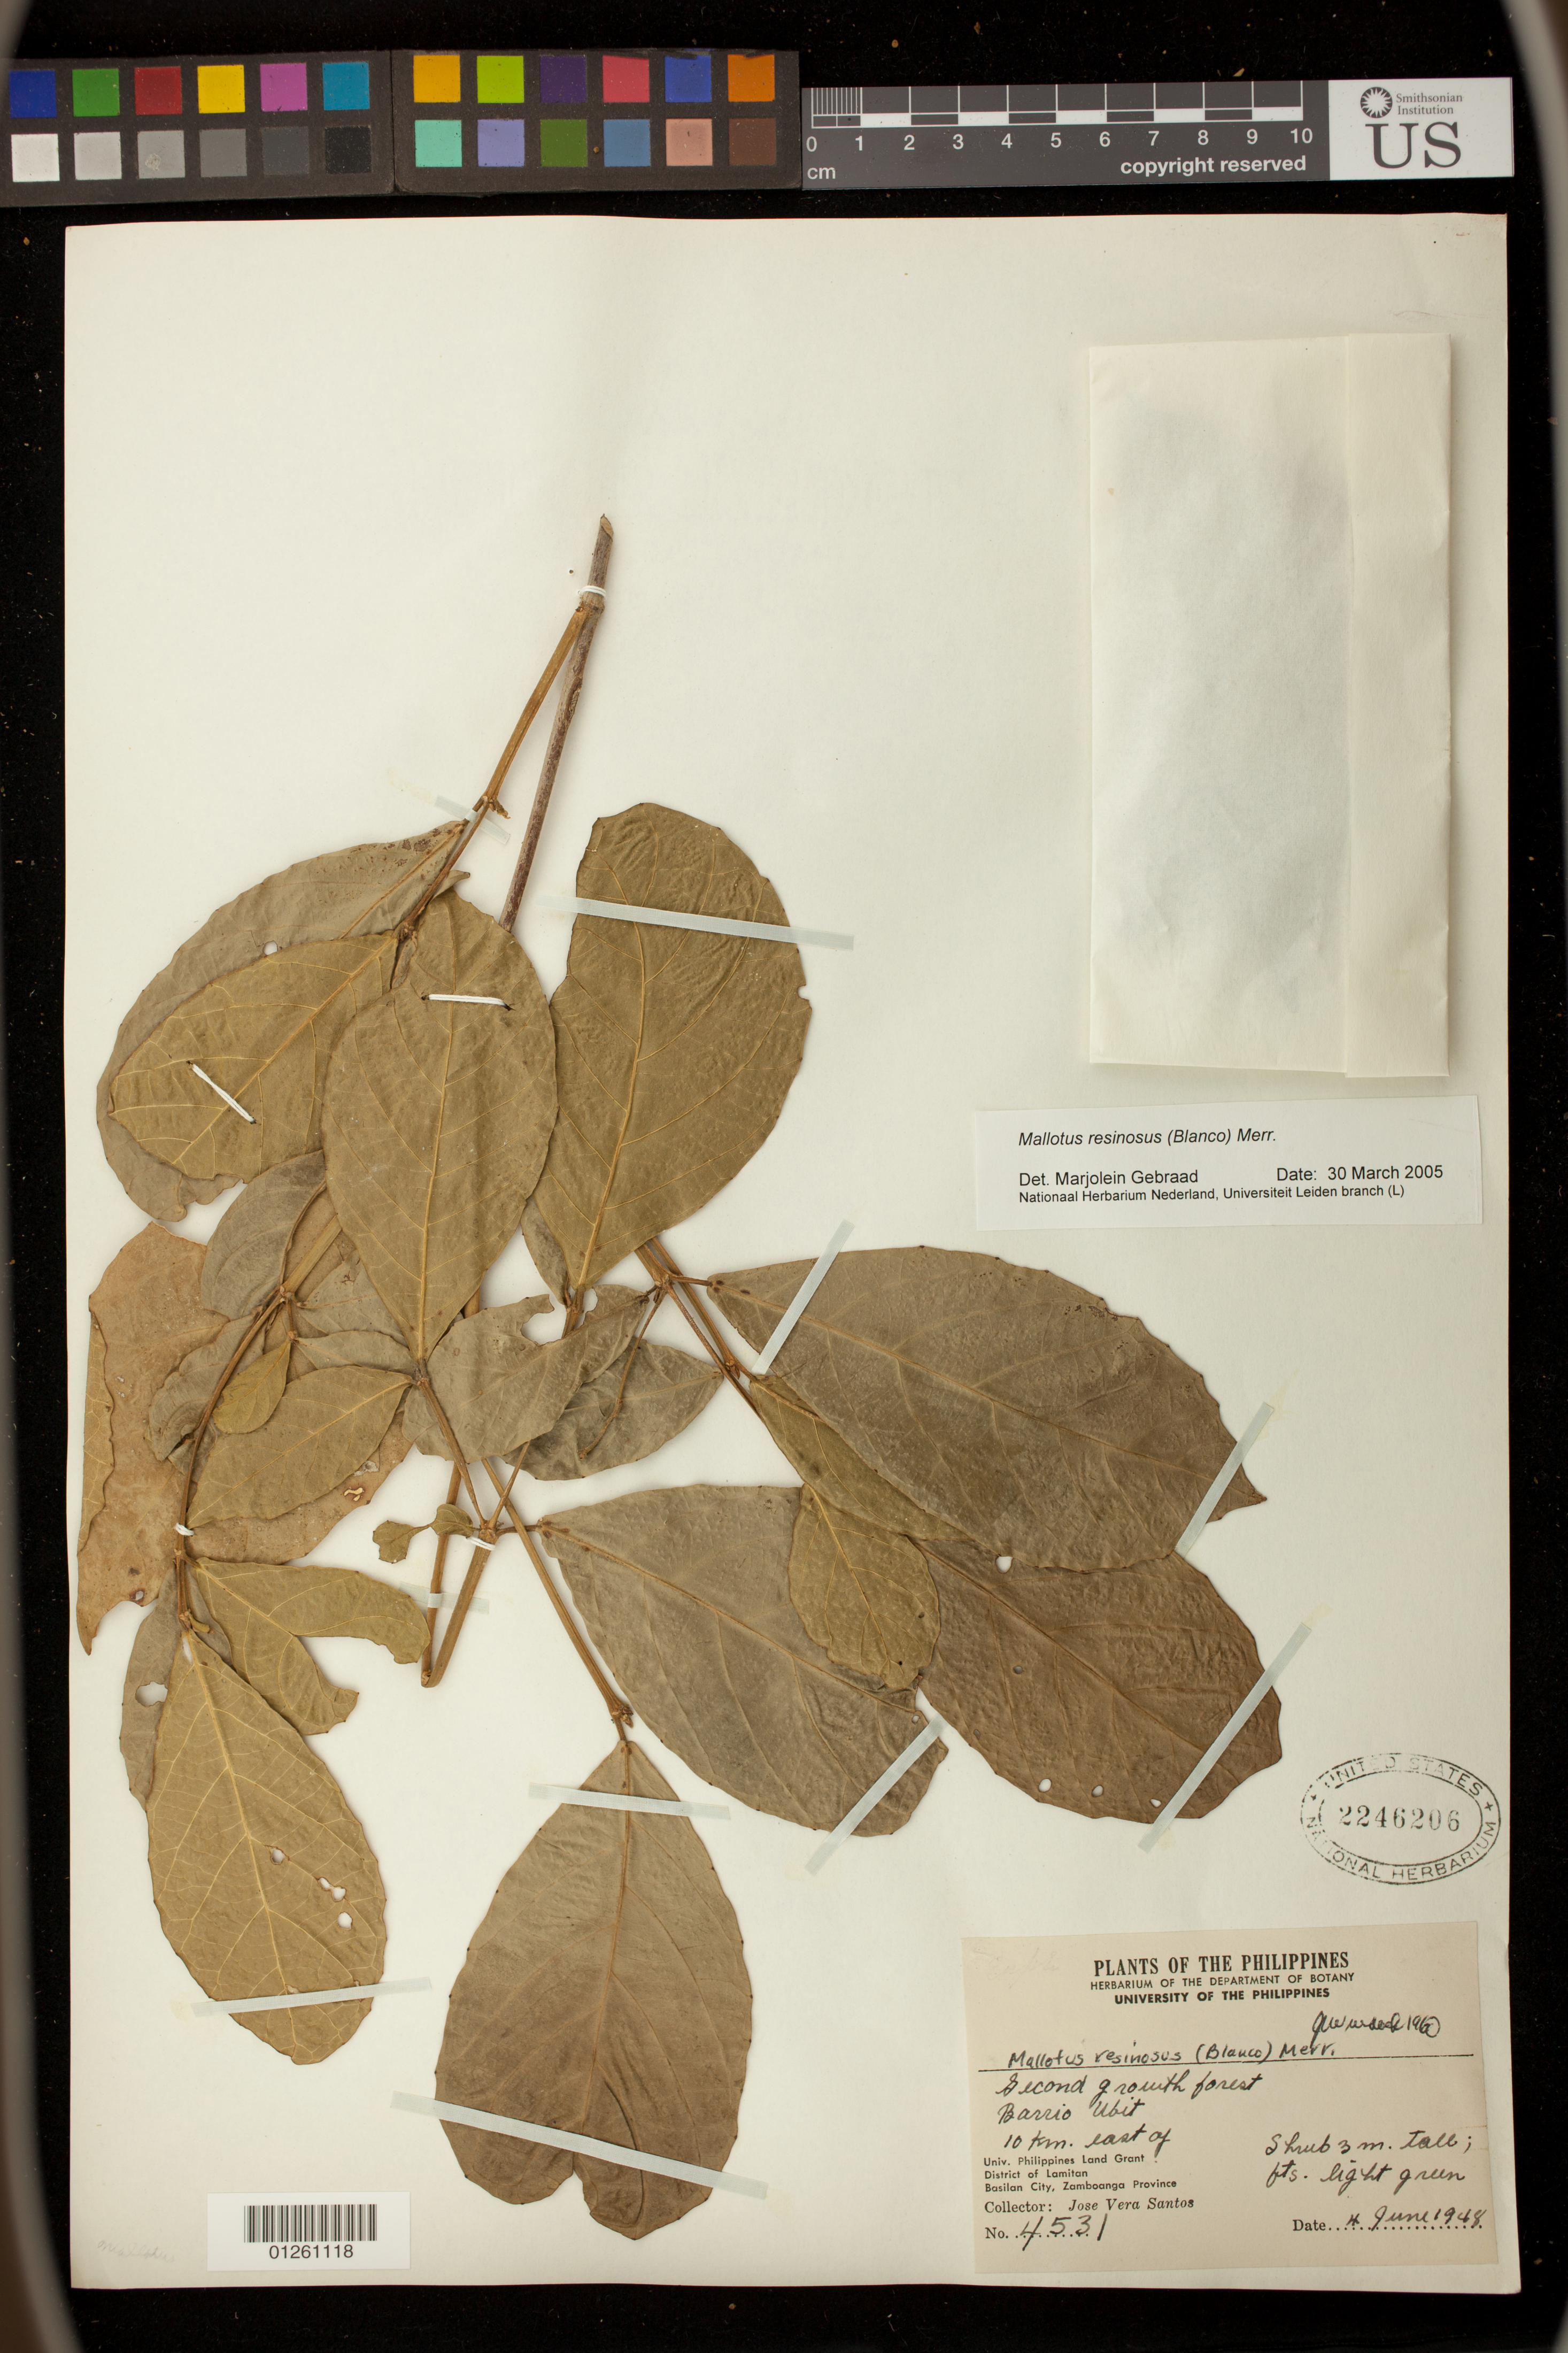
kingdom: Plantae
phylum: Tracheophyta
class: Magnoliopsida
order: Malpighiales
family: Euphorbiaceae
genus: Mallotus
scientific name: Mallotus resinosus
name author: (Blanco) Merr.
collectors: J. V. Santos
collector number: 4531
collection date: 1948-06-04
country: Philippines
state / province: Zamboanga Peninsula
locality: Barrio Ubit 10 km east of Univ. Philippines Land Grant, District of Lamitan, Basilan City, Zamboanga Province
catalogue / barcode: US 2246206